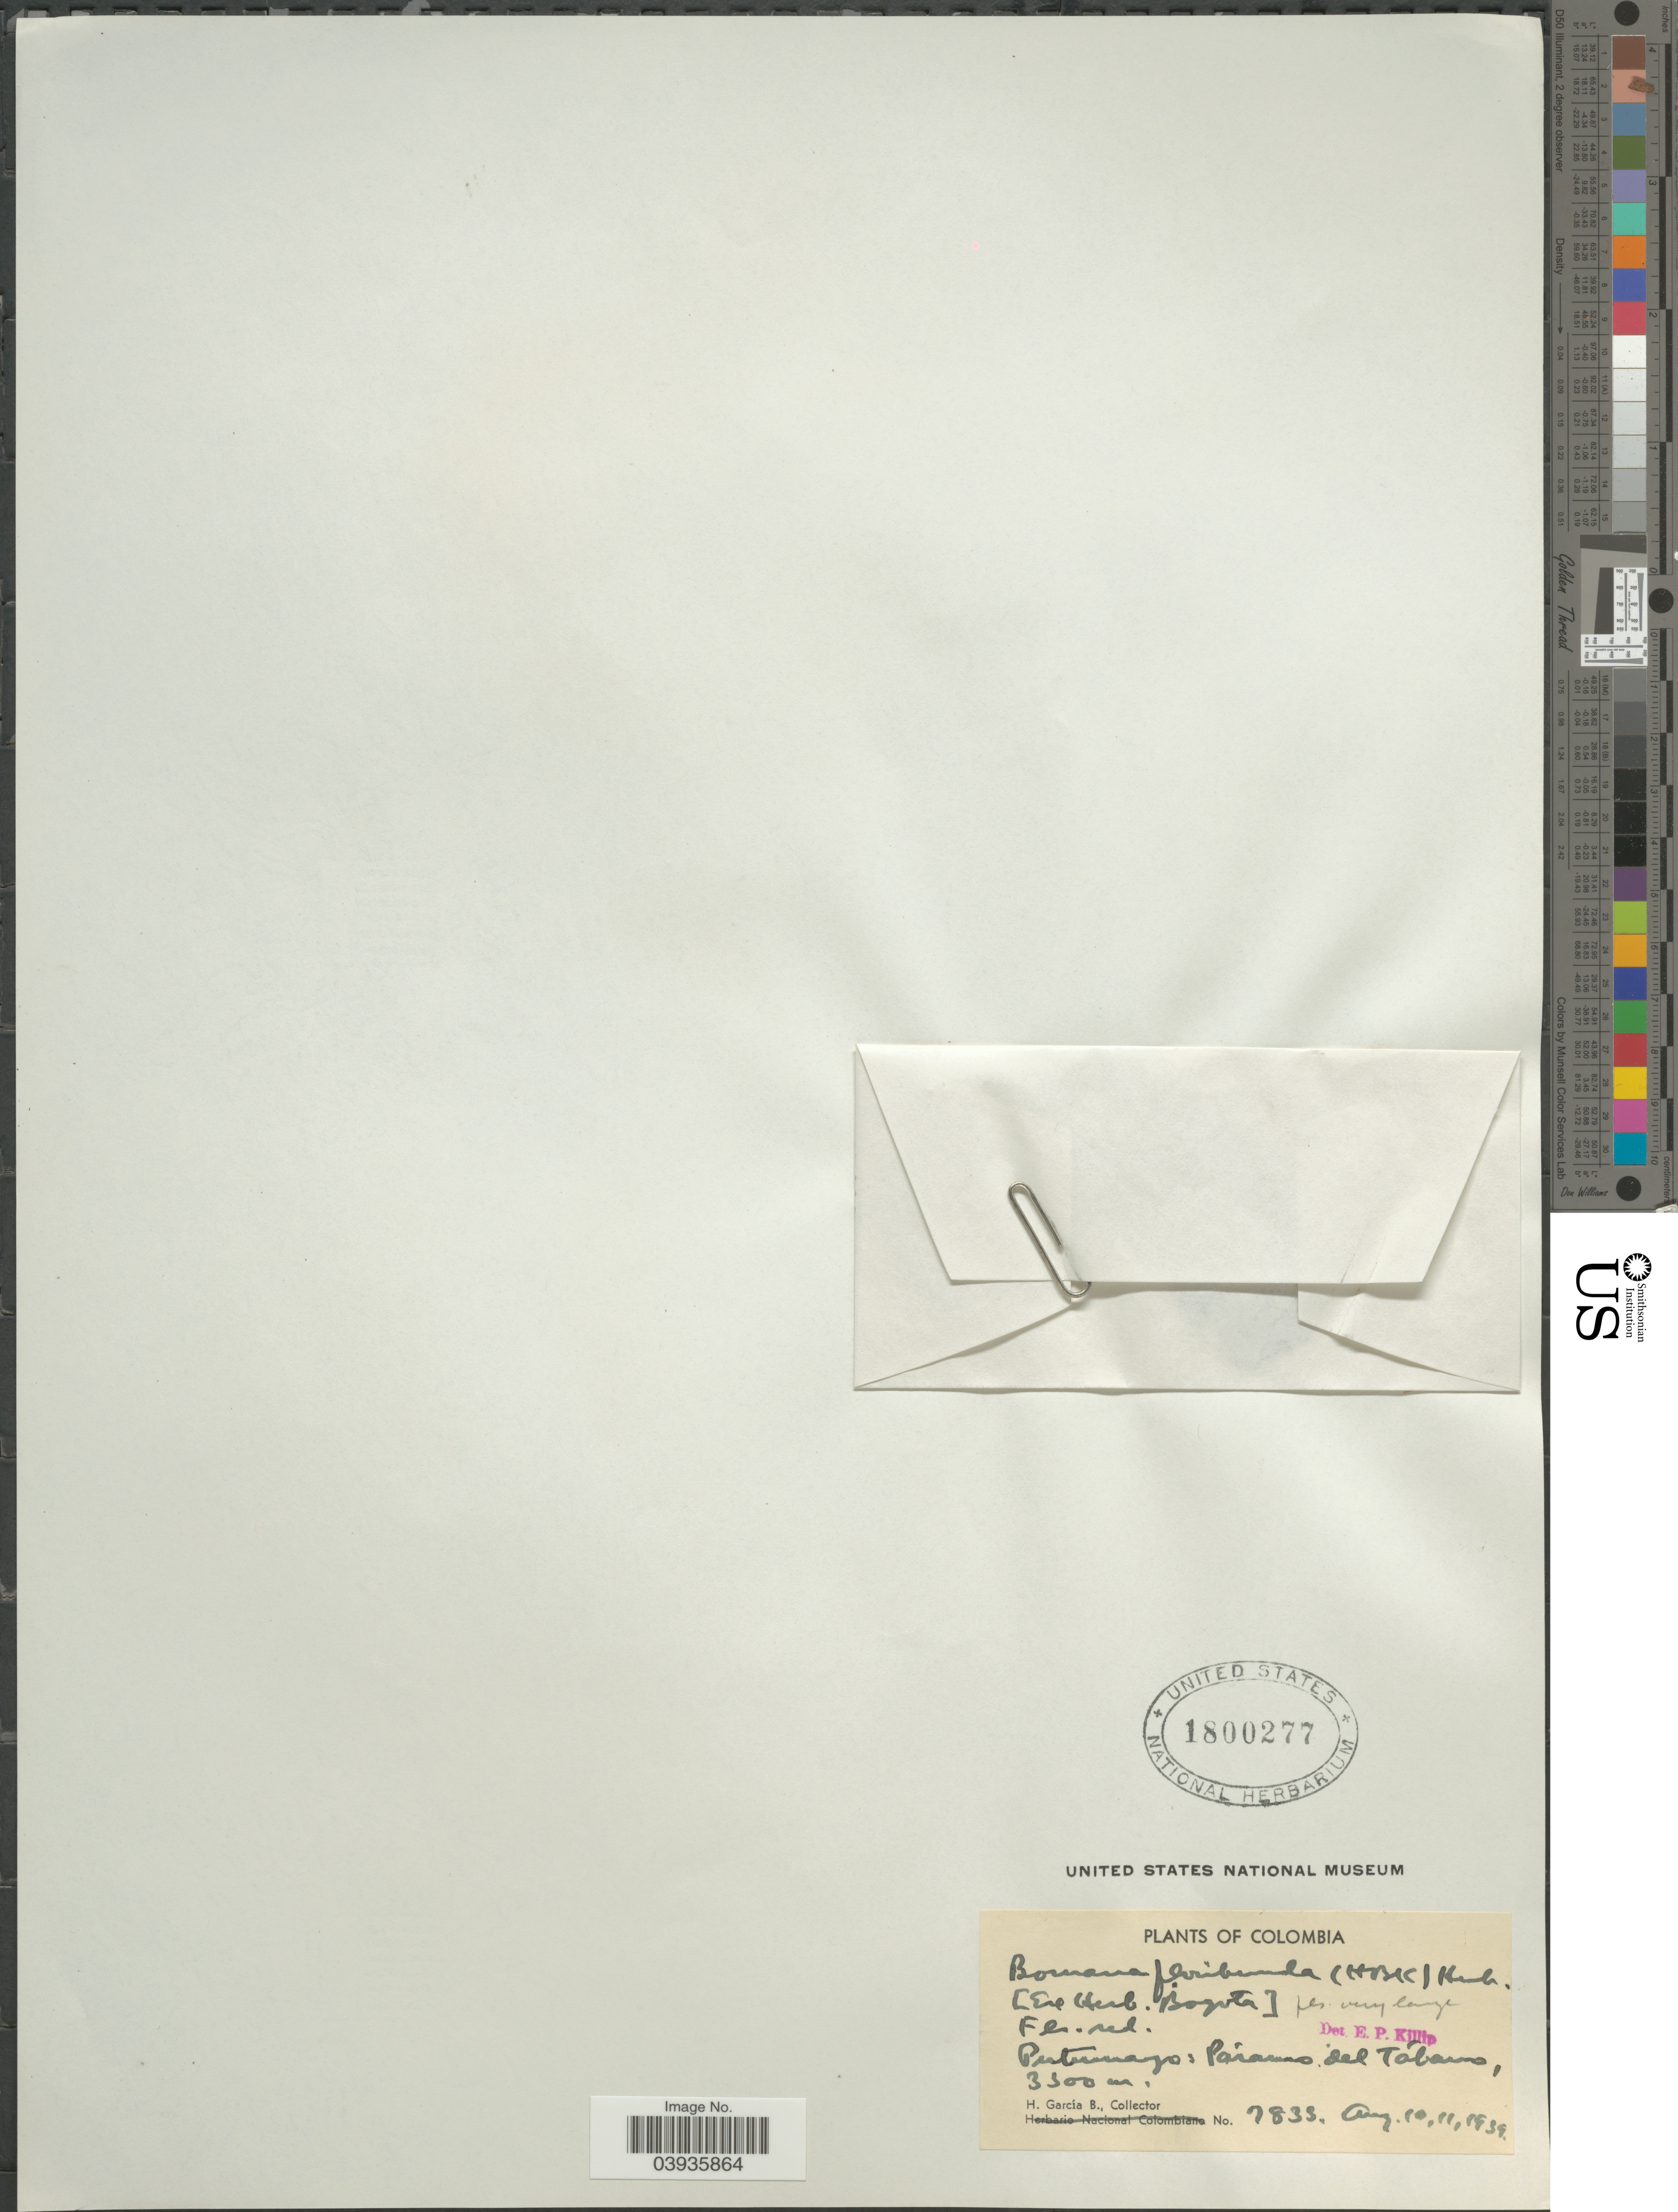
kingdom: Plantae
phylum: Tracheophyta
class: Liliopsida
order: Liliales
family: Alstroemeriaceae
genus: Bomarea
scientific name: Bomarea floribunda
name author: (Kunth) Herb.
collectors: H. García B.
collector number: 7833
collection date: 1939-08-10/1939-08-11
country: Colombia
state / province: Putumayo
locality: Páramo del Tabano.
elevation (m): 3500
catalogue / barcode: US 1800277